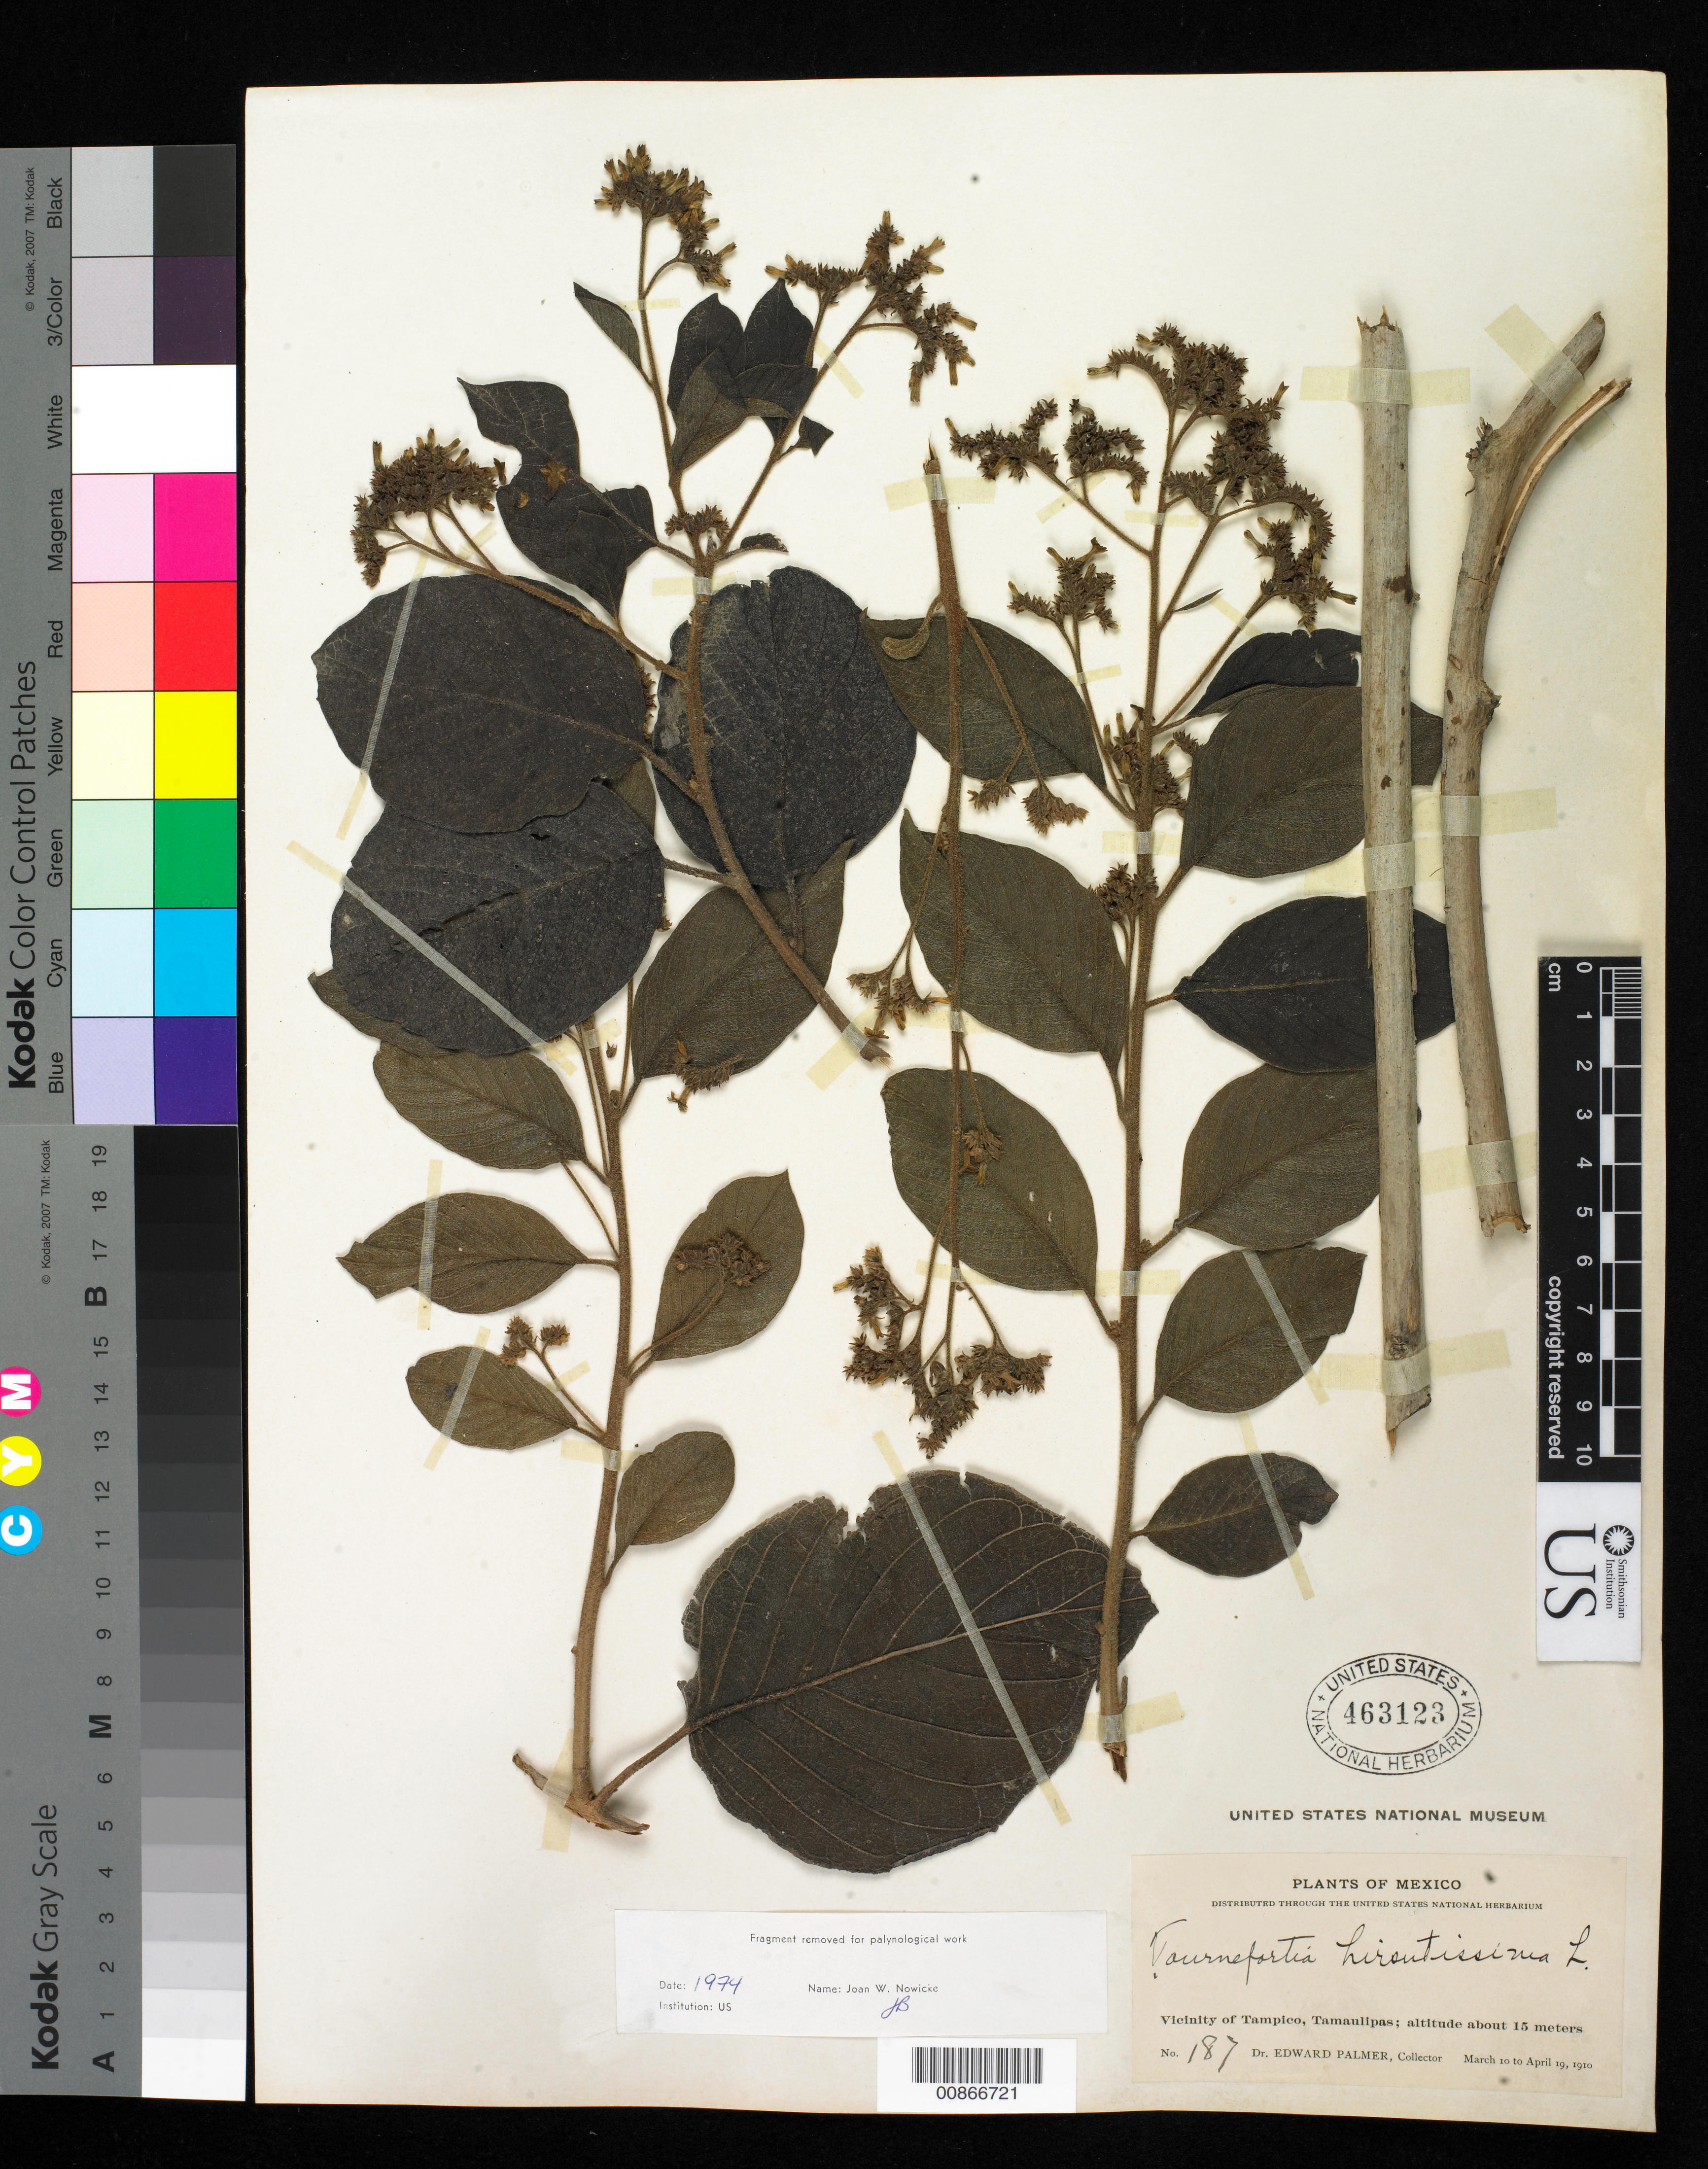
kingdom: Plantae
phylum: Tracheophyta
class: Magnoliopsida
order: Boraginales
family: Heliotropiaceae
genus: Tournefortia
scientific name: Tournefortia hirsutissima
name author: L.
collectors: E. Palmer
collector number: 187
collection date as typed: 10 Mar 1910 to 19 Apr 1910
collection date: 1910-03-10/1910-04-19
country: Mexico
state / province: Tamaulipas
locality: Vicinity of Tampico, Tamauilipas.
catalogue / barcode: US 463123